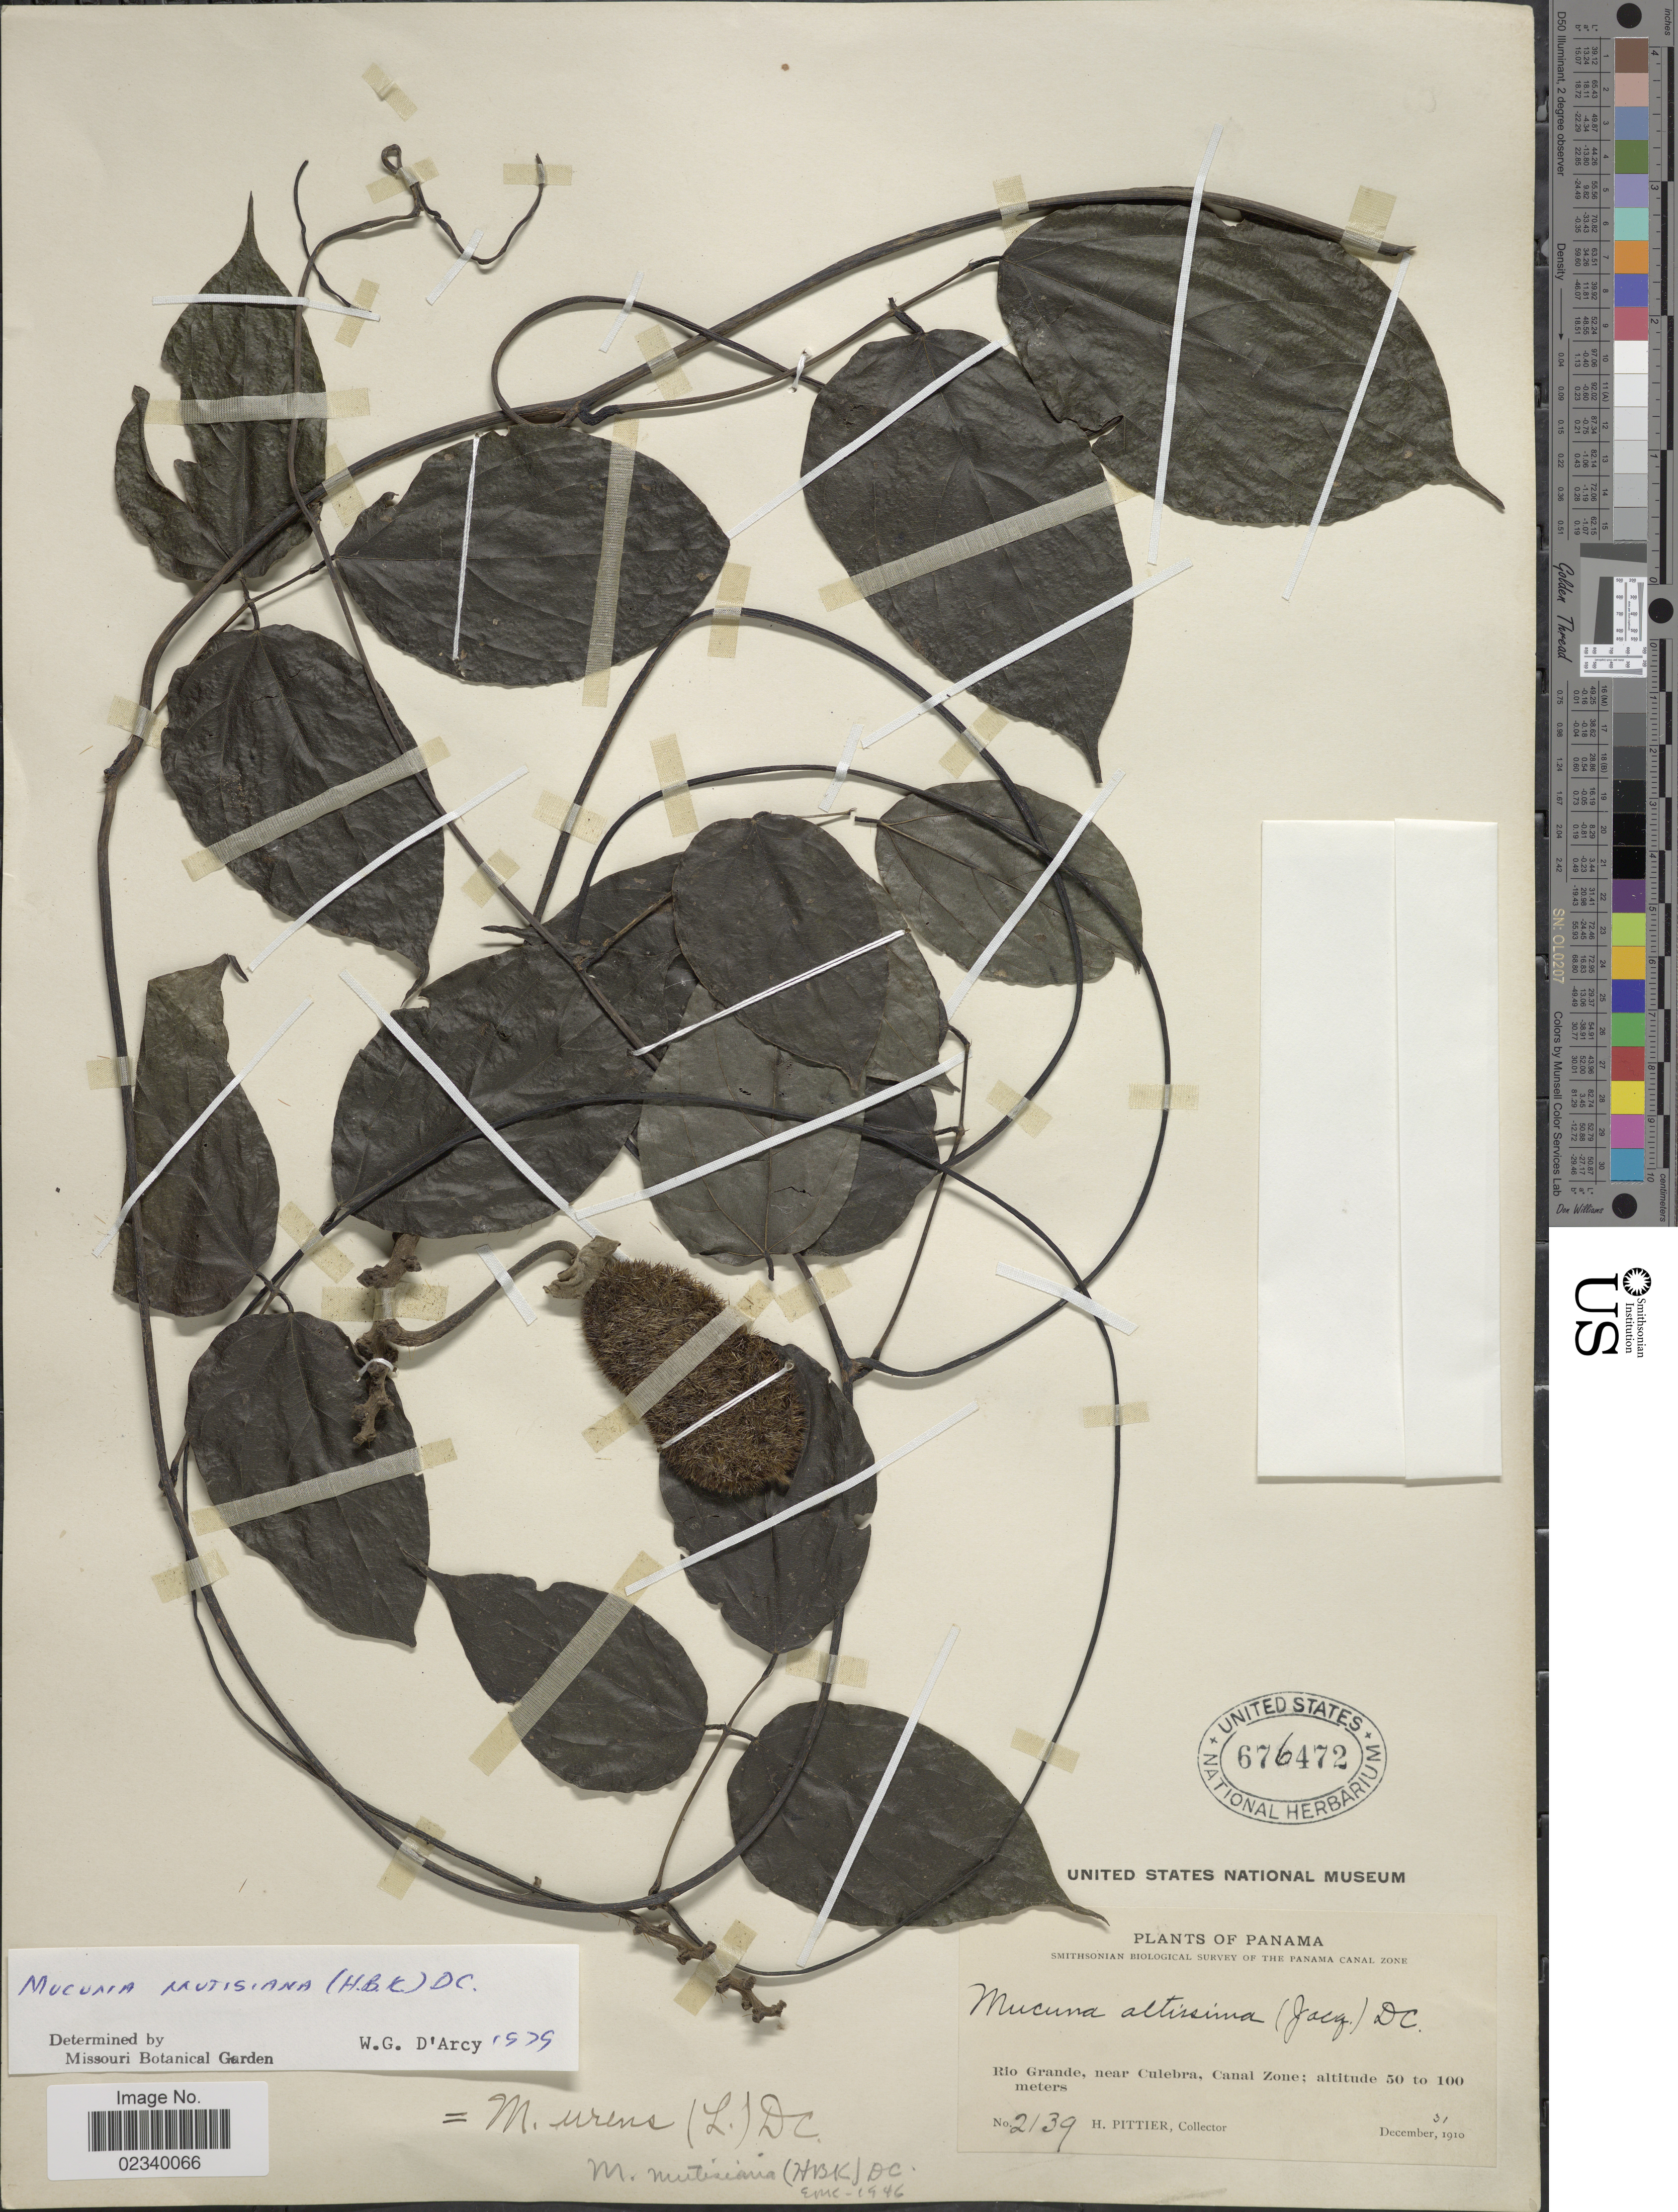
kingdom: Plantae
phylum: Tracheophyta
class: Magnoliopsida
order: Fabales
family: Fabaceae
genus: Mucuna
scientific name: Mucuna mutisiana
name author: (Kunth) DC.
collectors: H. F. Pittier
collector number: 2139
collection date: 1910-12-31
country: Panama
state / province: Colón / Panamá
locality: Rio Grande, near Culebra, Canal Zone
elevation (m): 50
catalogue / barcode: US 676472